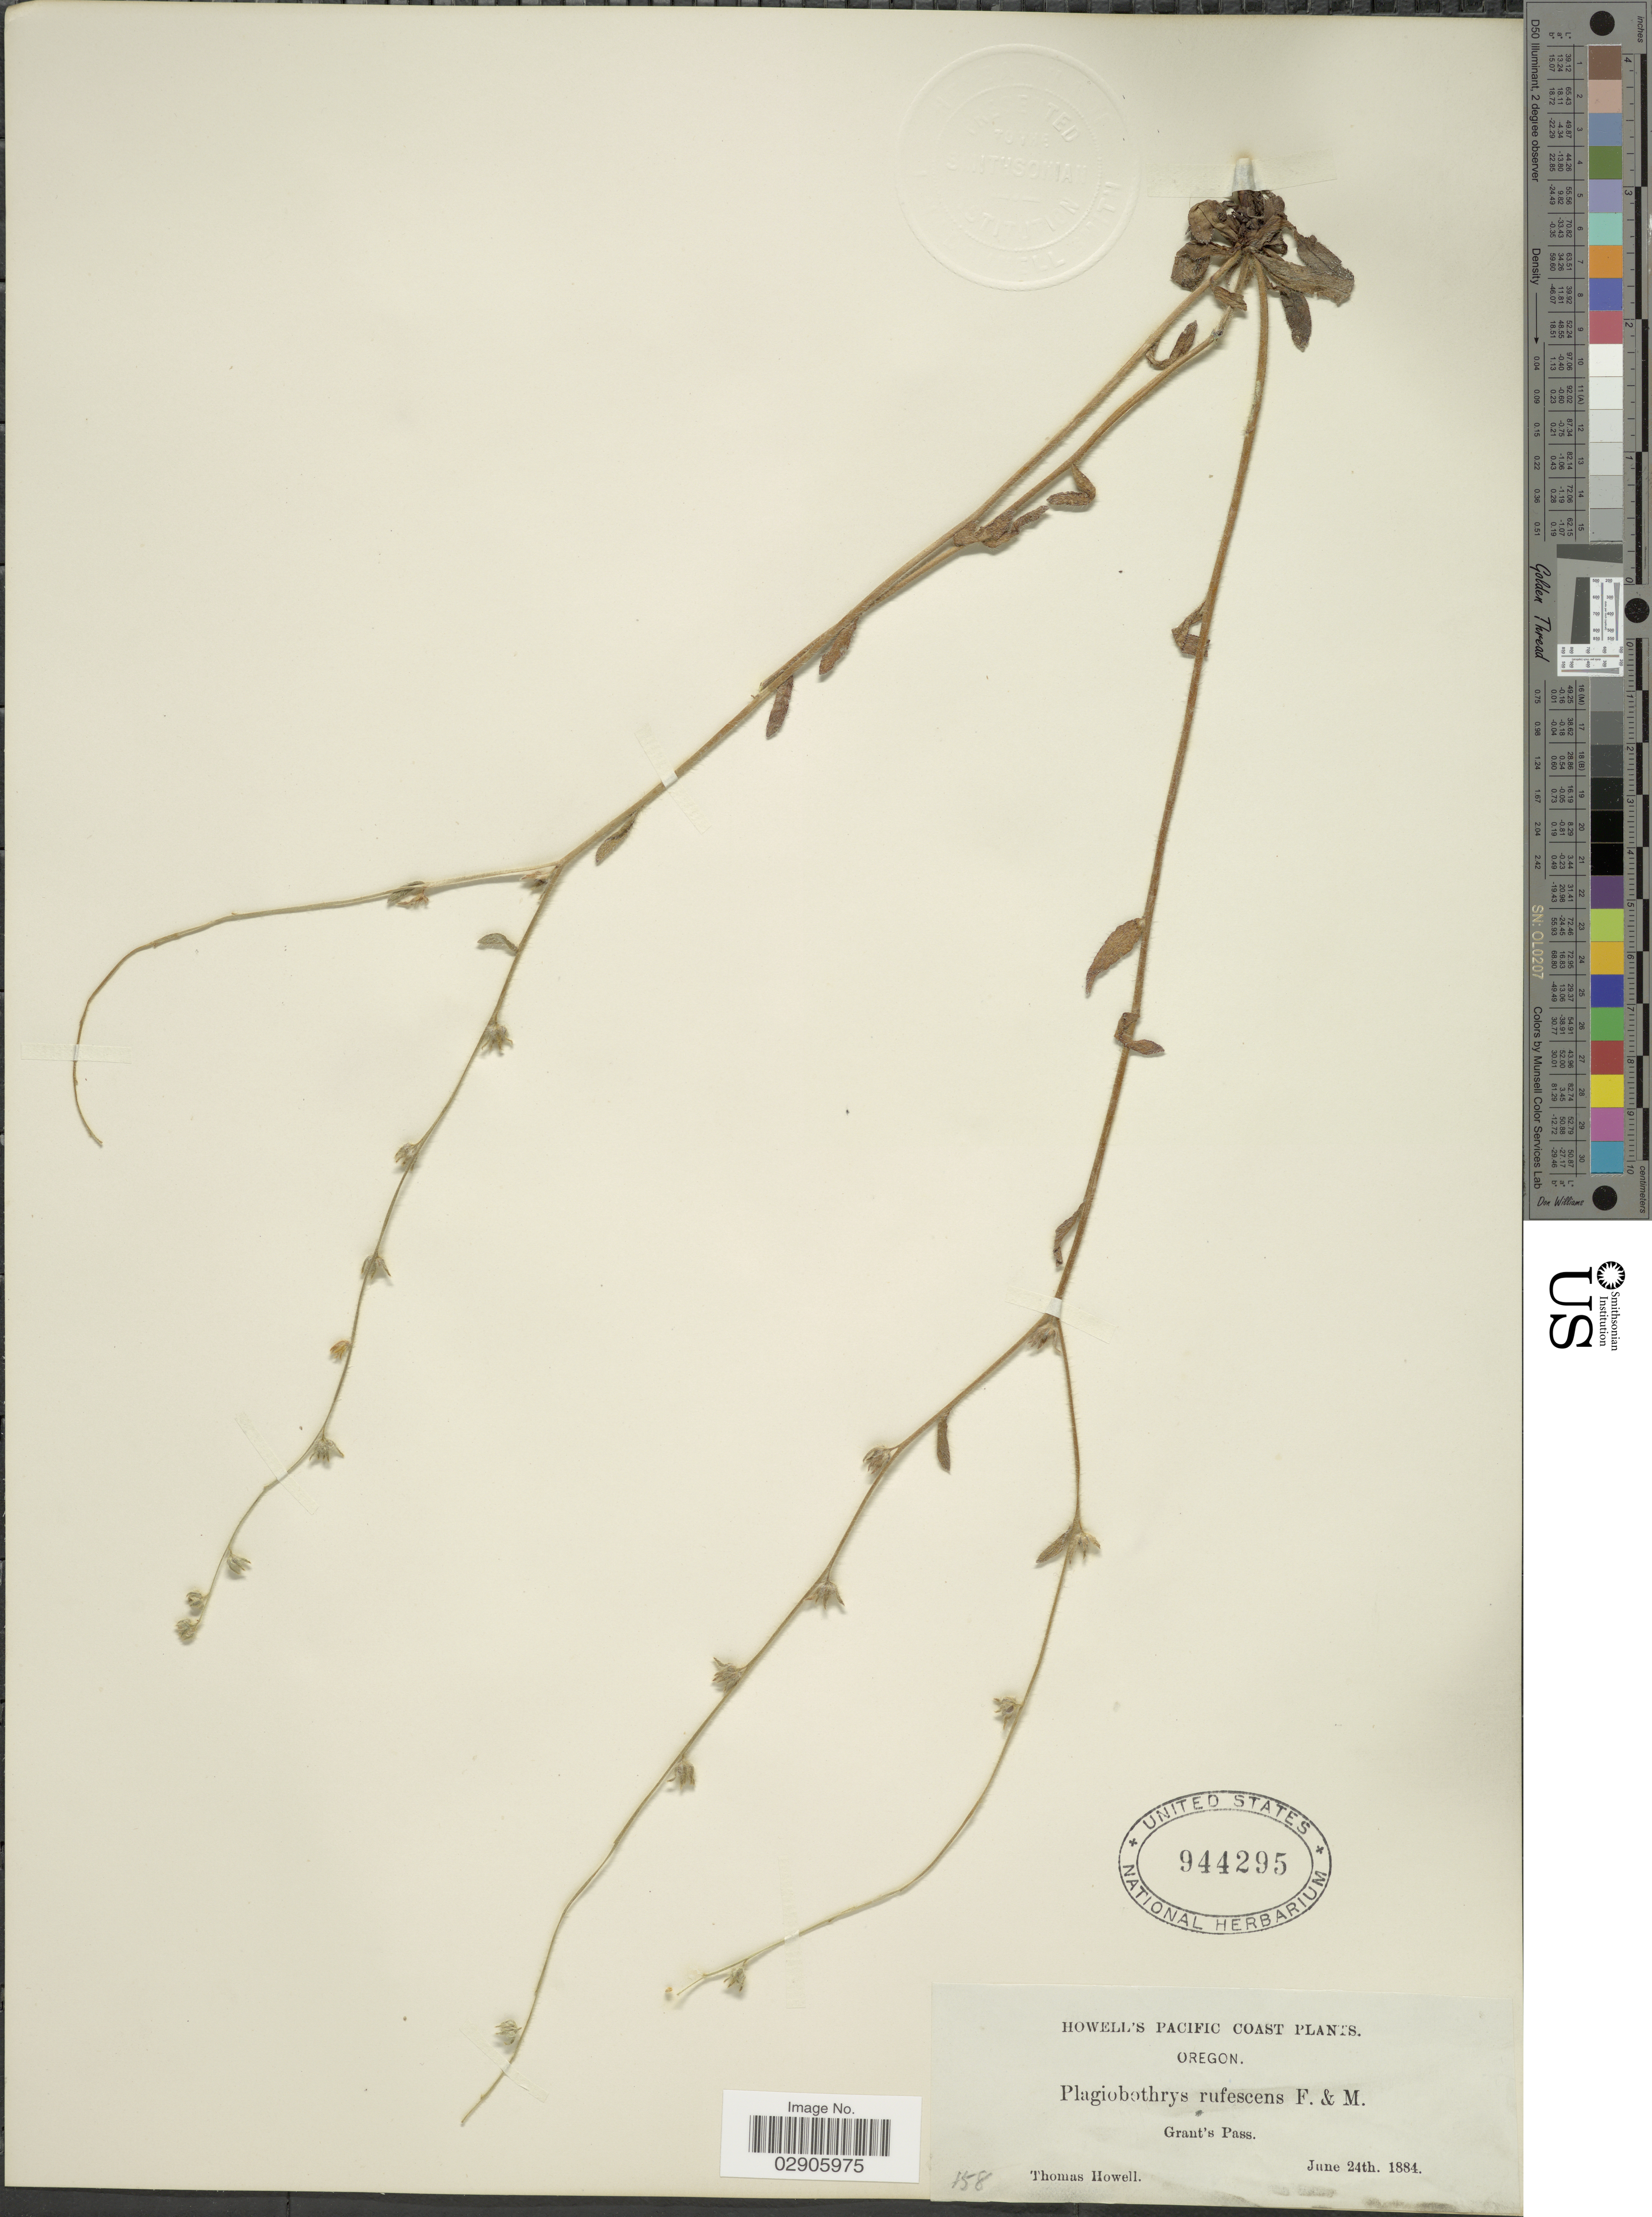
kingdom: Plantae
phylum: Tracheophyta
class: Magnoliopsida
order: Boraginales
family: Boraginaceae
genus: Plagiobothrys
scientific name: Plagiobothrys rufescens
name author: Fisch. & C.A. Mey.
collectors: T. Howell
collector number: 158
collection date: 1884-06-24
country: United States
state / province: Oregon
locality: Pacific Coast, Oregon, Grant's Pass.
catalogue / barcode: US 944295